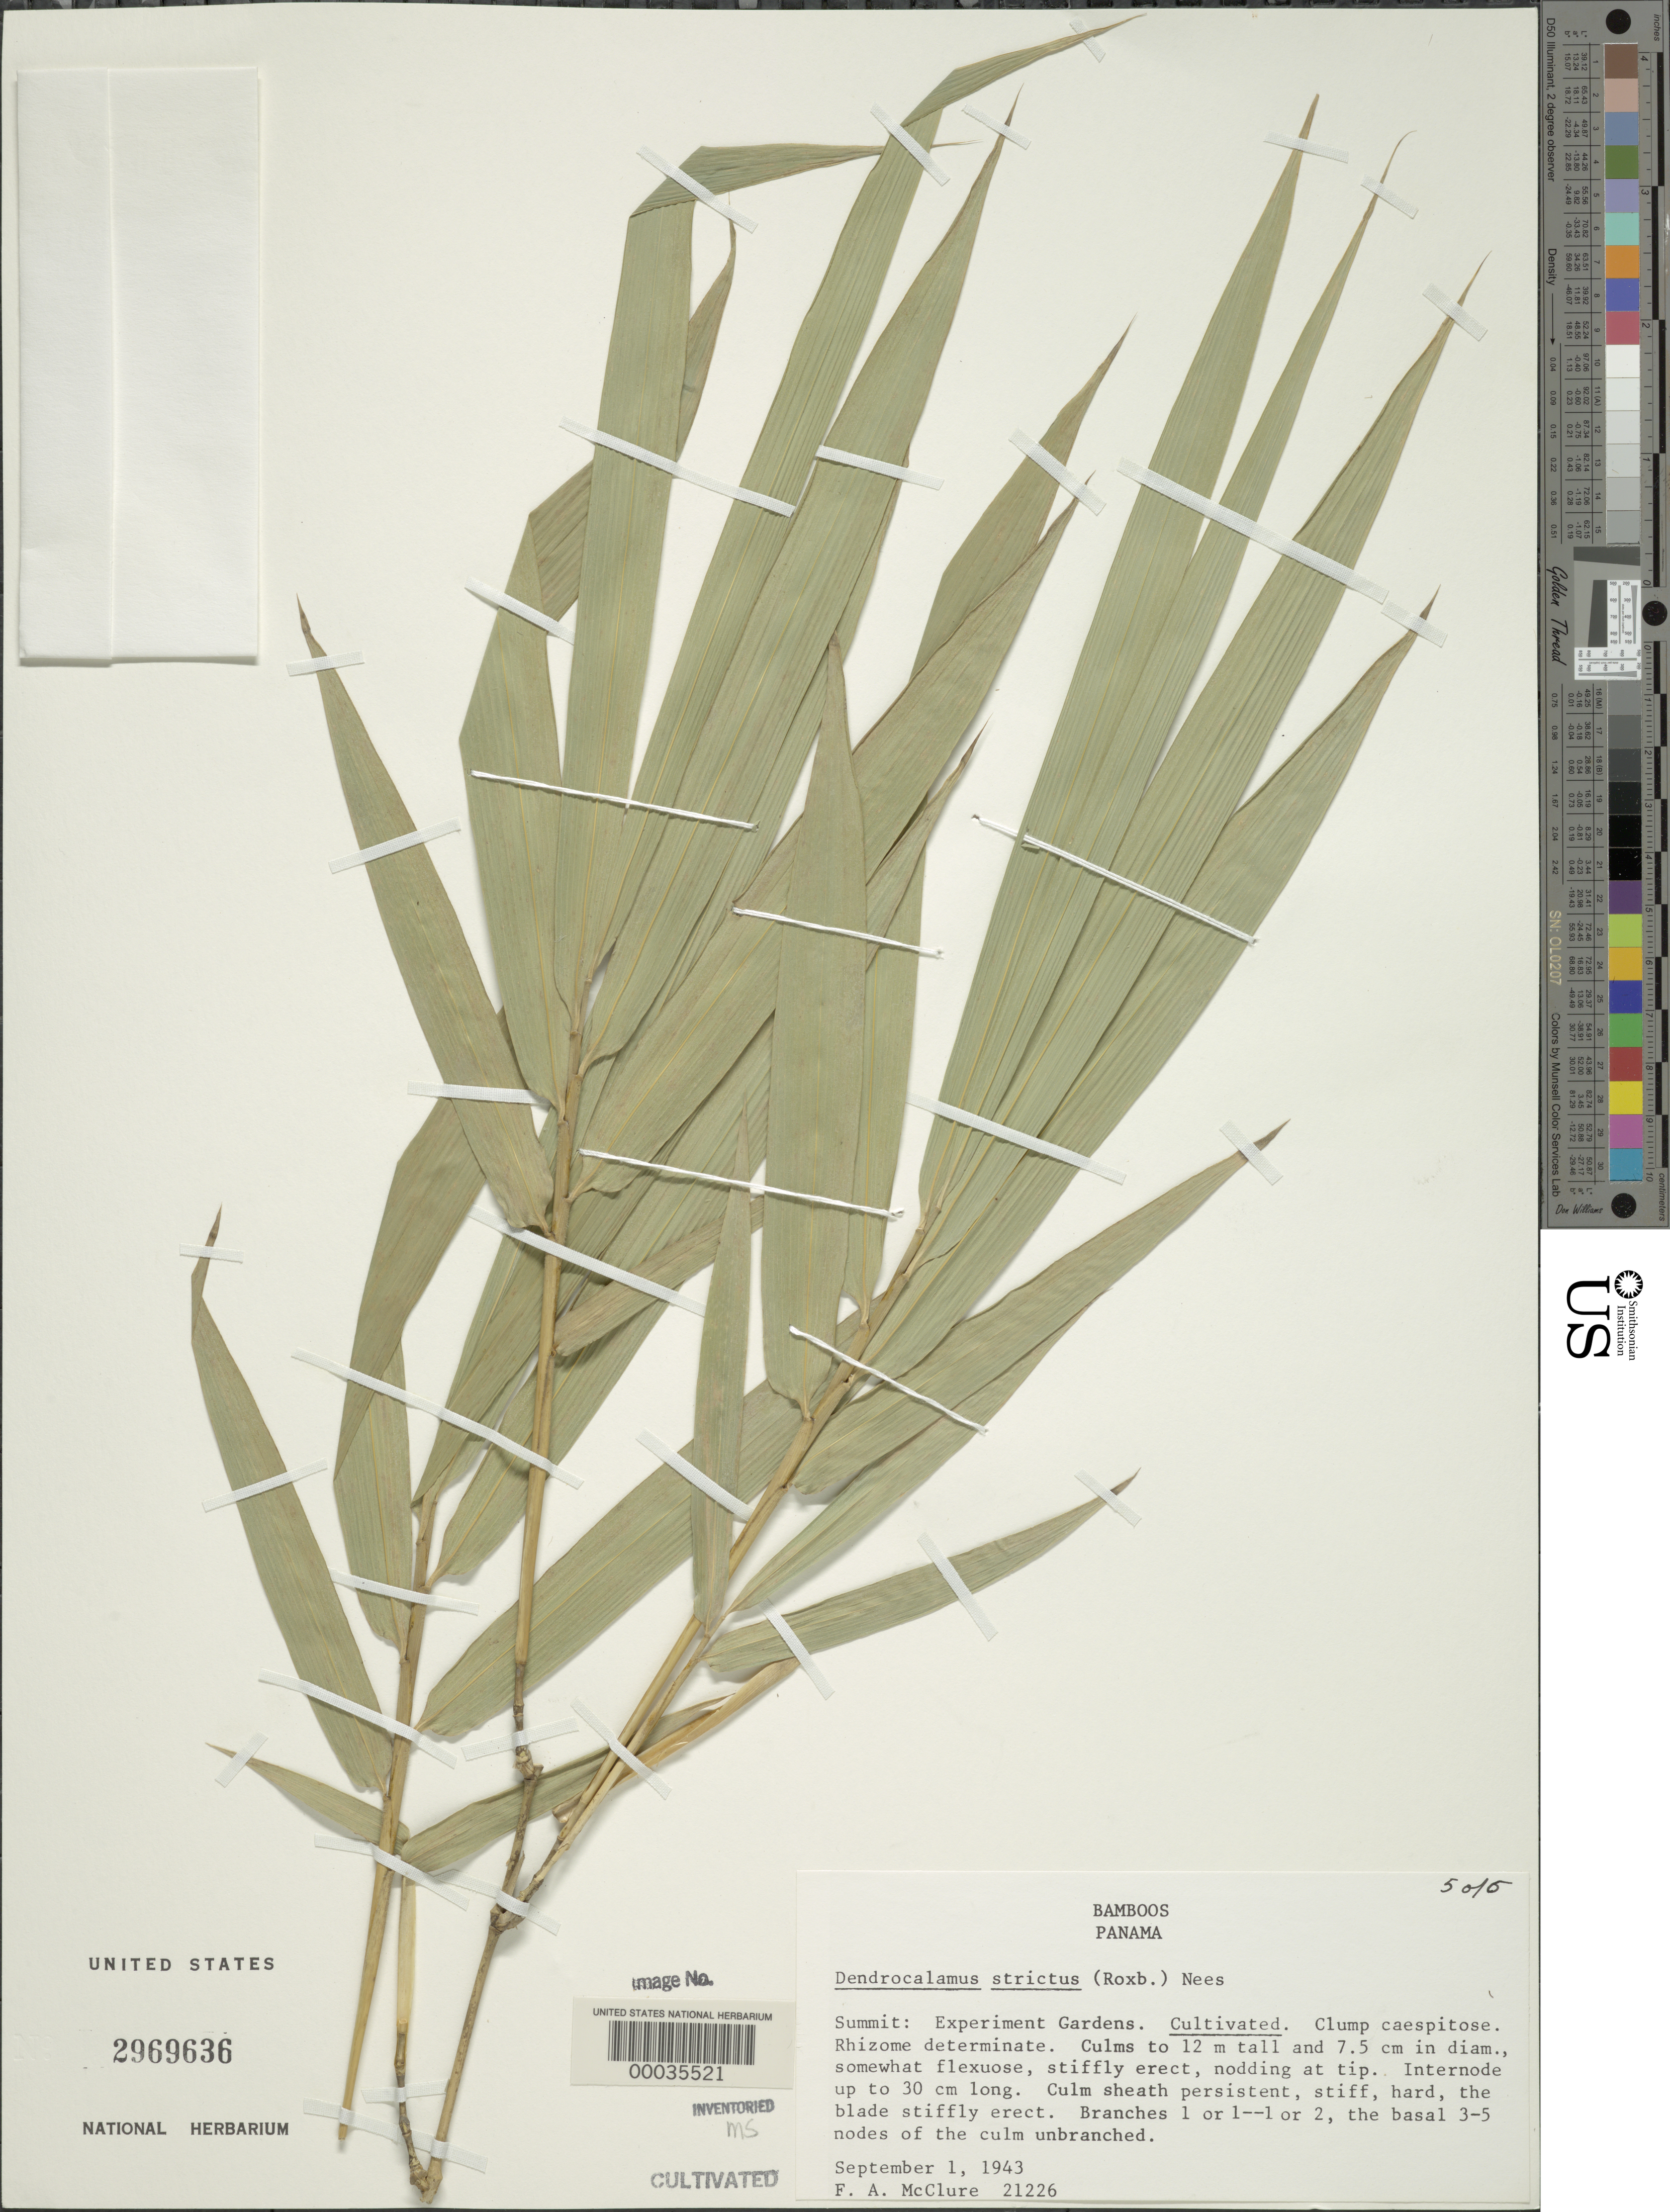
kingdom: Plantae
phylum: Tracheophyta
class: Liliopsida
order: Poales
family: Poaceae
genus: Dendrocalamus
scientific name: Dendrocalamus strictus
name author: (Roxb.) Nees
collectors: F. A. McClure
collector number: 21226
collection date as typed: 01 Sep 1943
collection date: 1943-09-01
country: Panama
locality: Esperimental Garden summit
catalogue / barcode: US 2969636